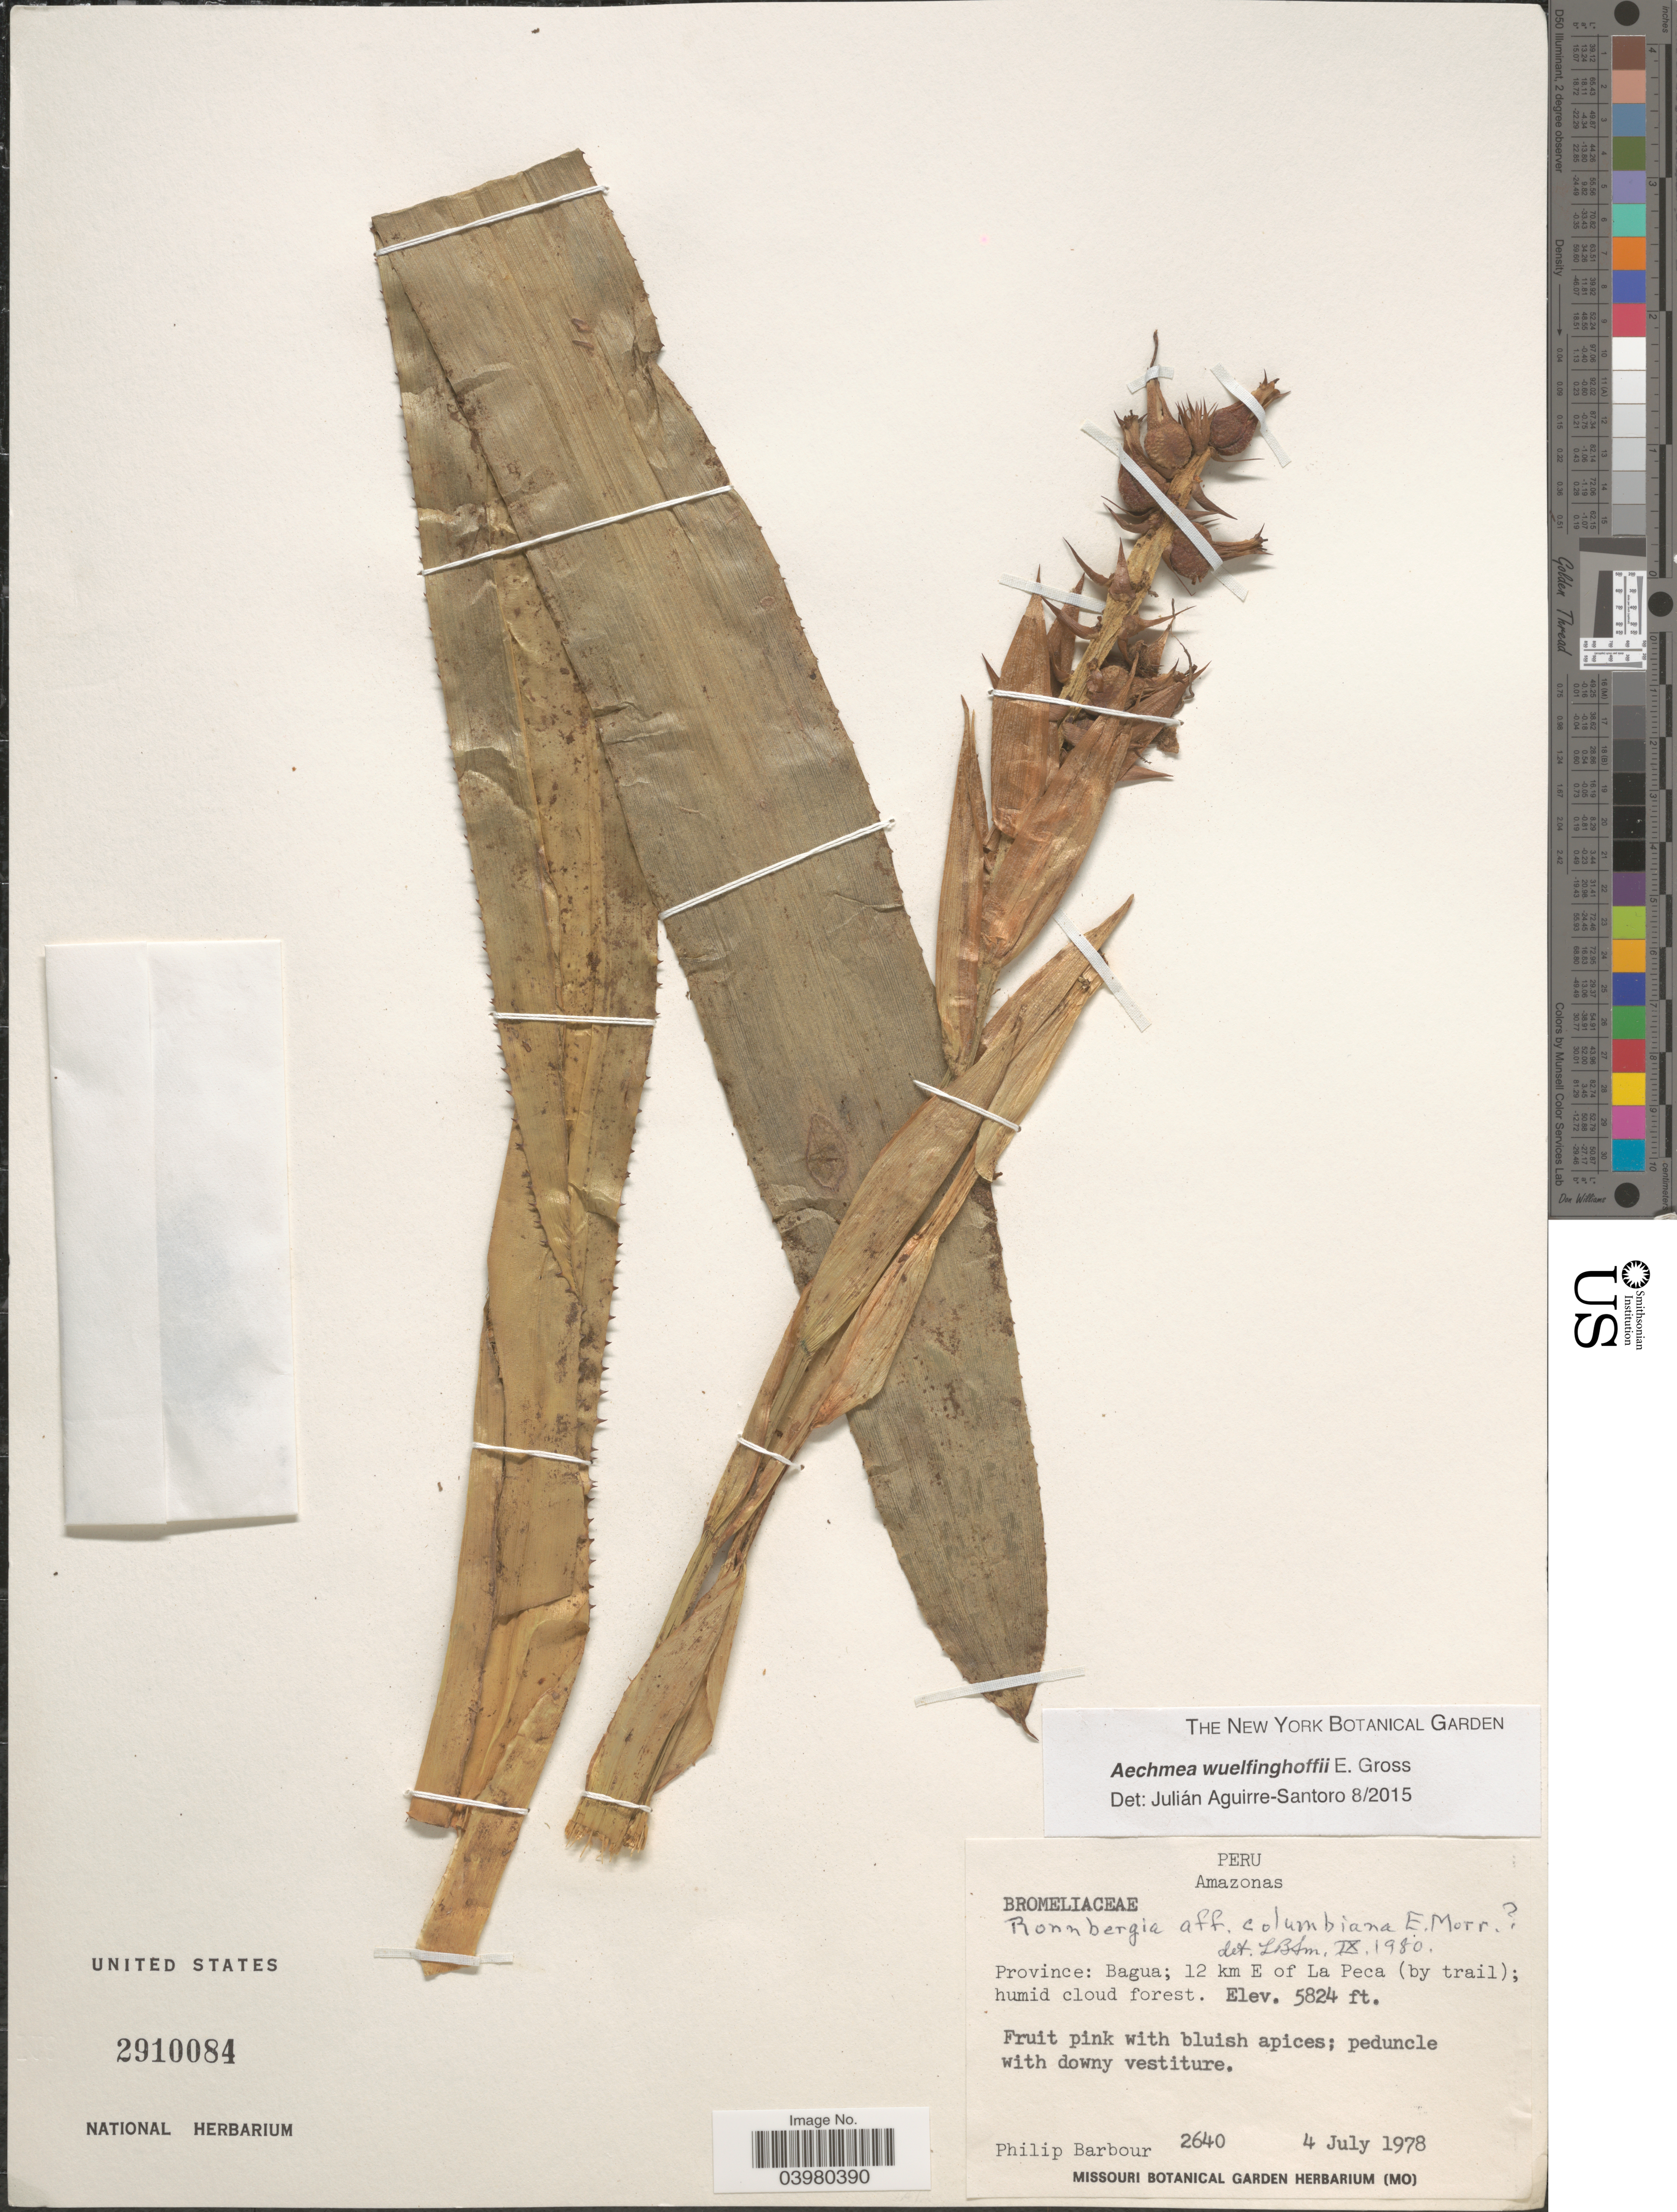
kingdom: Plantae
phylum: Tracheophyta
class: Liliopsida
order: Poales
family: Bromeliaceae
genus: Aechmea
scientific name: Aechmea wuelfinghoffii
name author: E. Gross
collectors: P. Barbour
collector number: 2640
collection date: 1978-07-04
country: Peru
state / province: Amazonas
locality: Bagua; 12 km E of La Peca (by trail).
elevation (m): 1775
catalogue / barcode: US 2910084